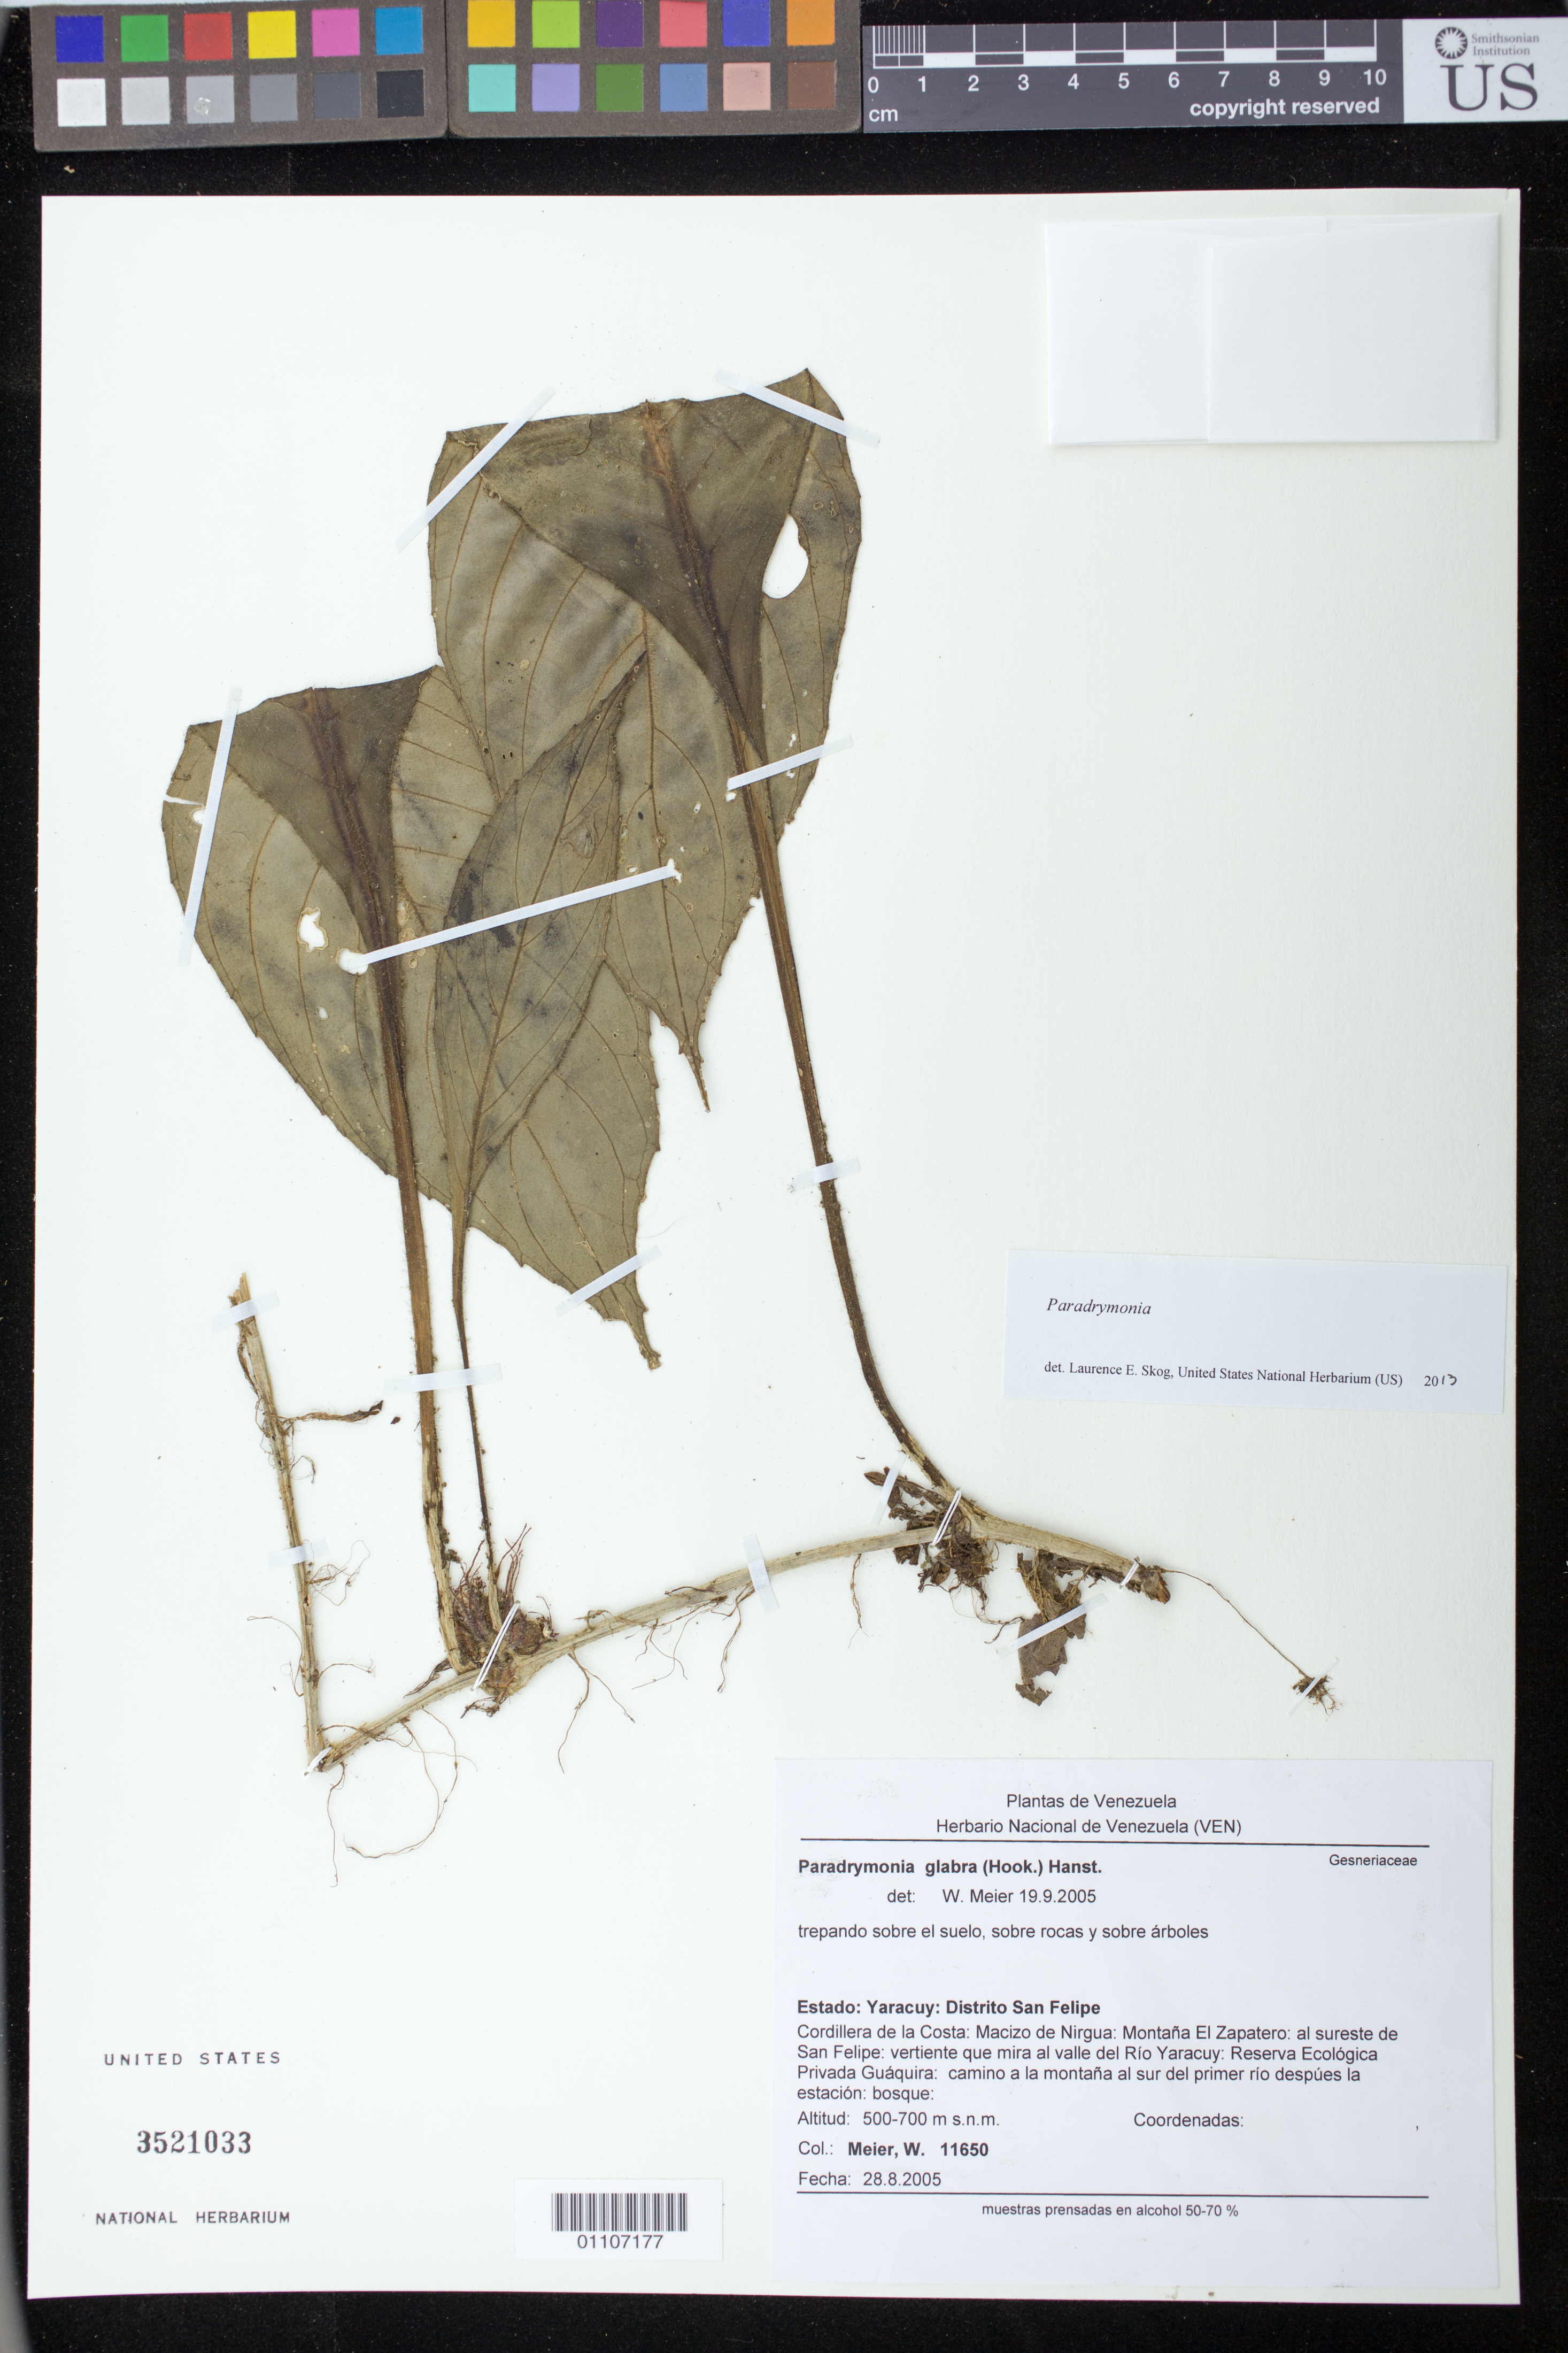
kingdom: Plantae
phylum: Tracheophyta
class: Magnoliopsida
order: Lamiales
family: Gesneriaceae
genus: Paradrymonia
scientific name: Paradrymonia sp.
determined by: Skog, Laurence E.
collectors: W. Meier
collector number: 11650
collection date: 2005-08-28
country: Venezuela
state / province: Yaracuy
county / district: San Felipe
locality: Cordillera de la Costa, Macizo de Nirgua, montana El Zapatero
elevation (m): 500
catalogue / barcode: US 3521033